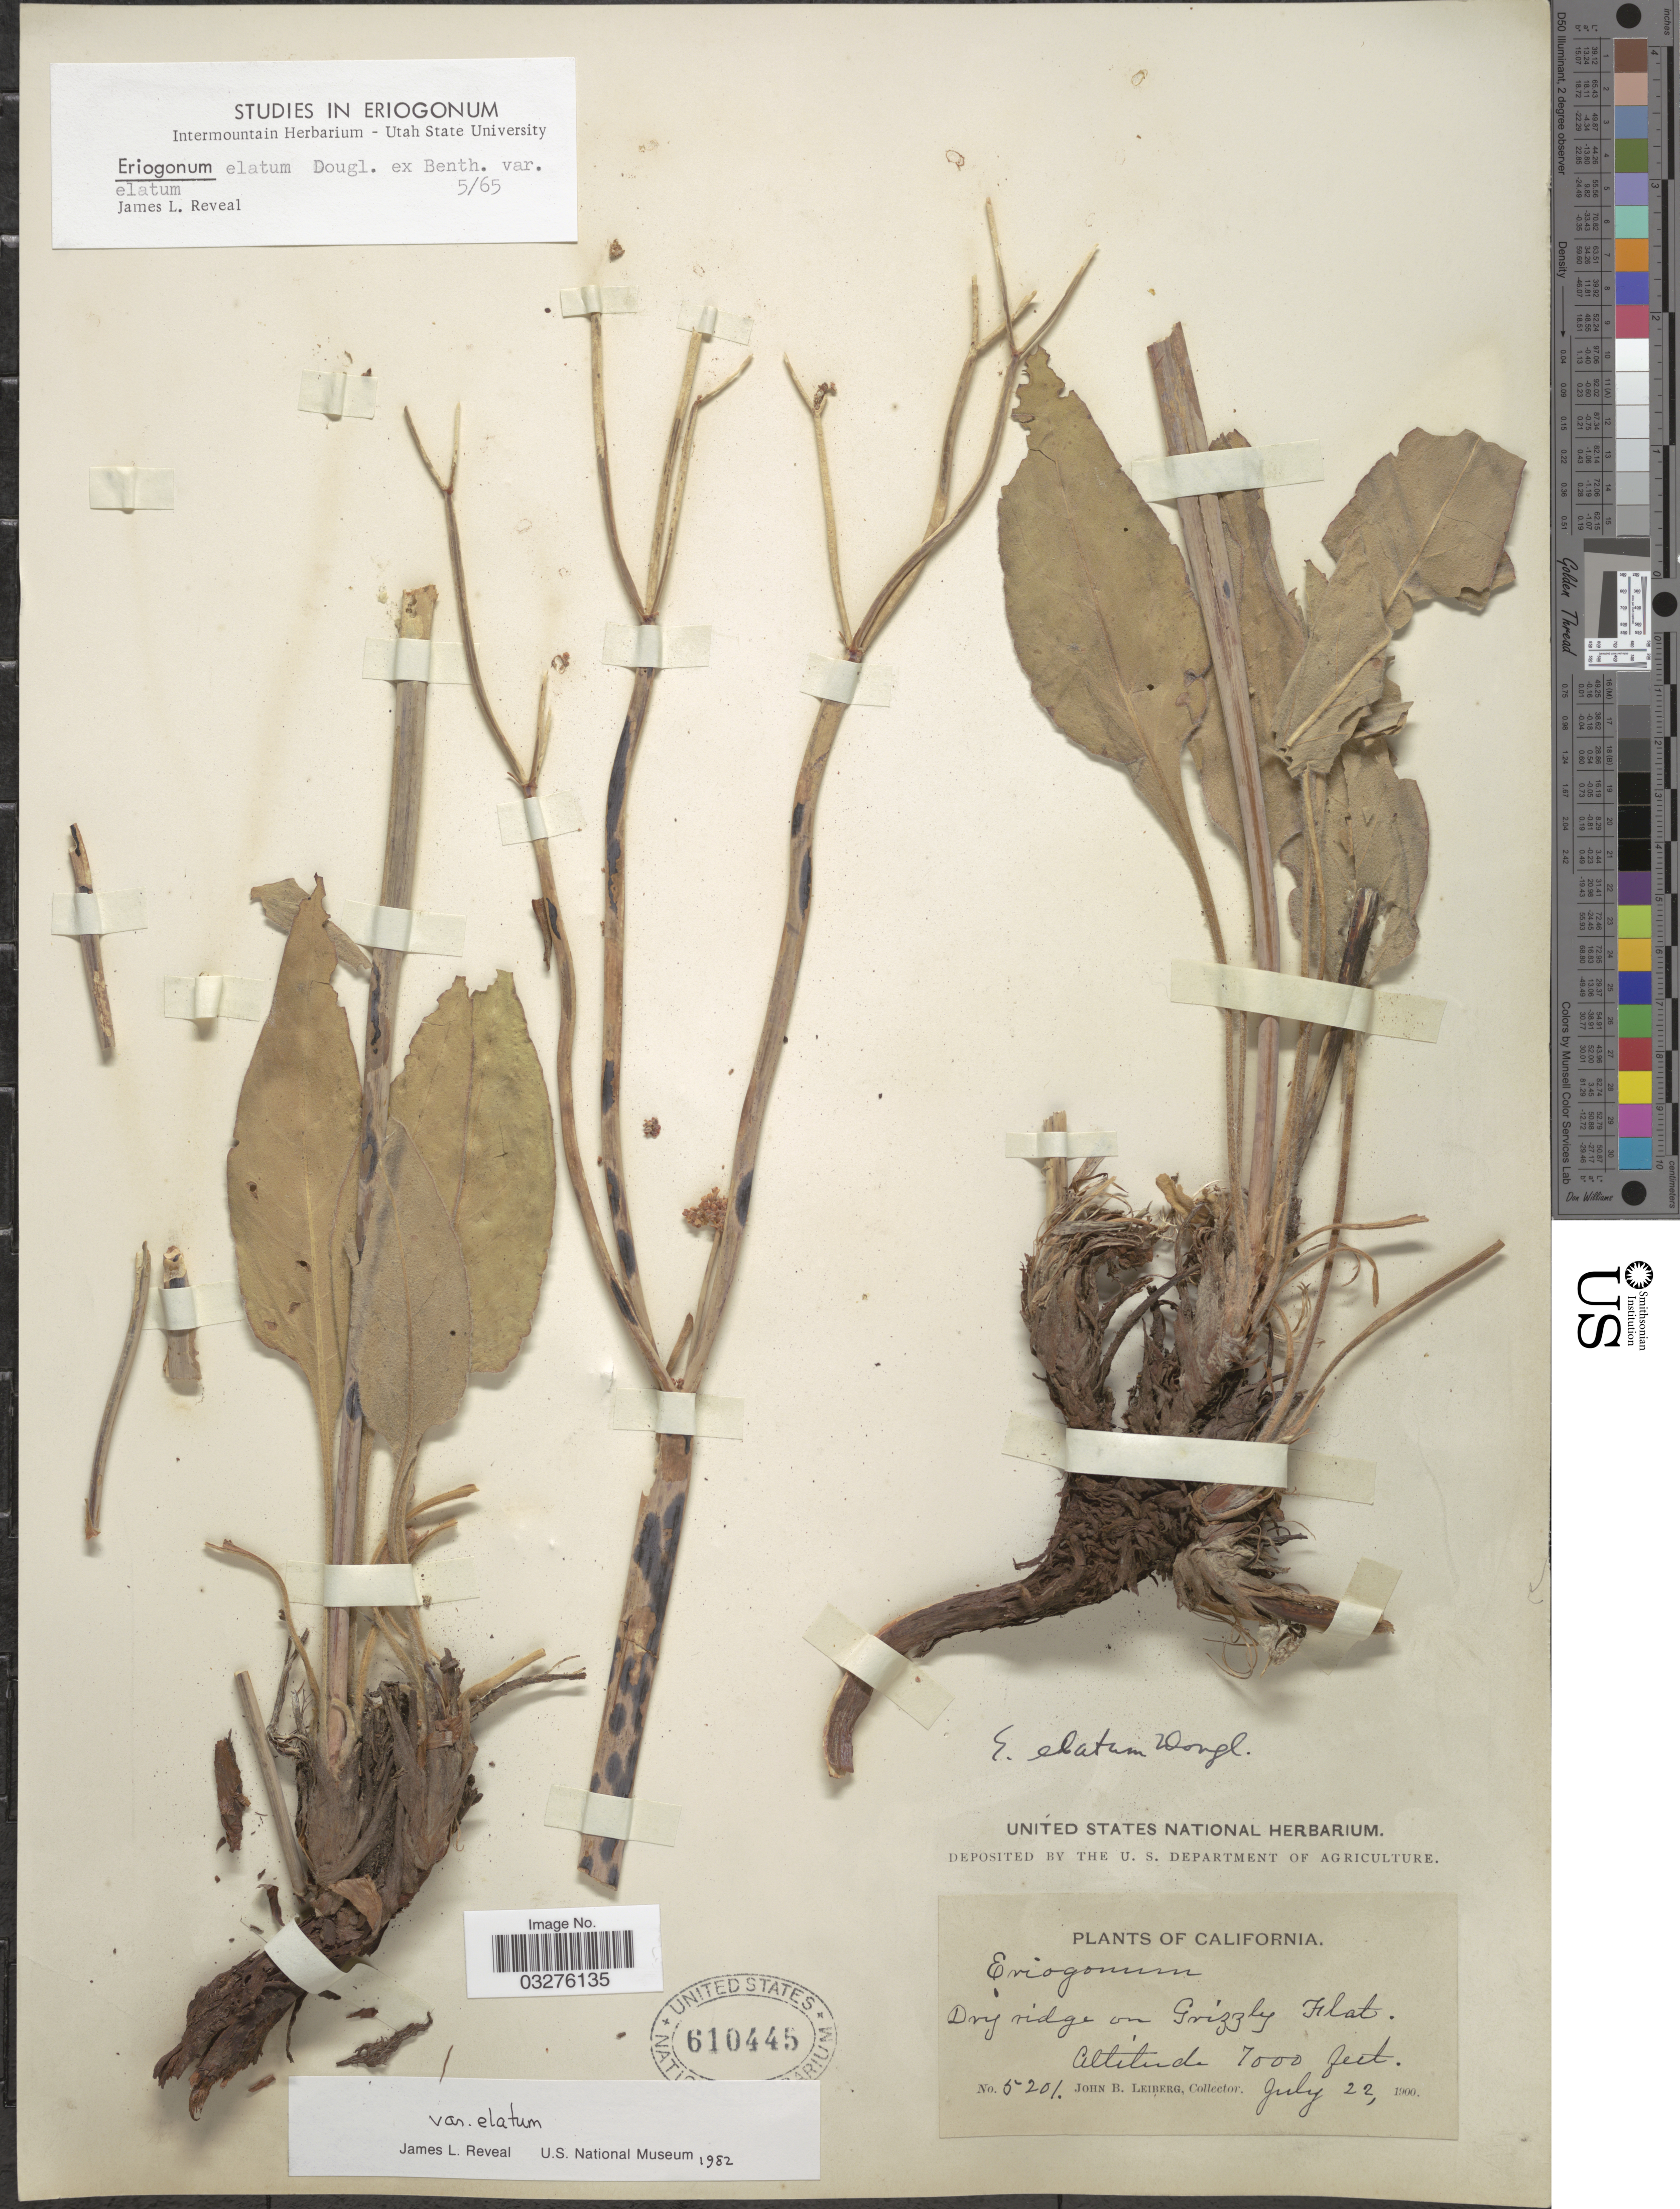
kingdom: Plantae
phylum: Tracheophyta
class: Magnoliopsida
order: Caryophyllales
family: Polygonaceae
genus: Eriogonum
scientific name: Eriogonum elatum var. elatum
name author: Douglas ex Benth.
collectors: J. B. Leiberg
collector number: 5201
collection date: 1900-07-22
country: United States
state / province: California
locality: Dry ridge on Grizzly Flat.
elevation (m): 2134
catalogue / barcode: US 610445